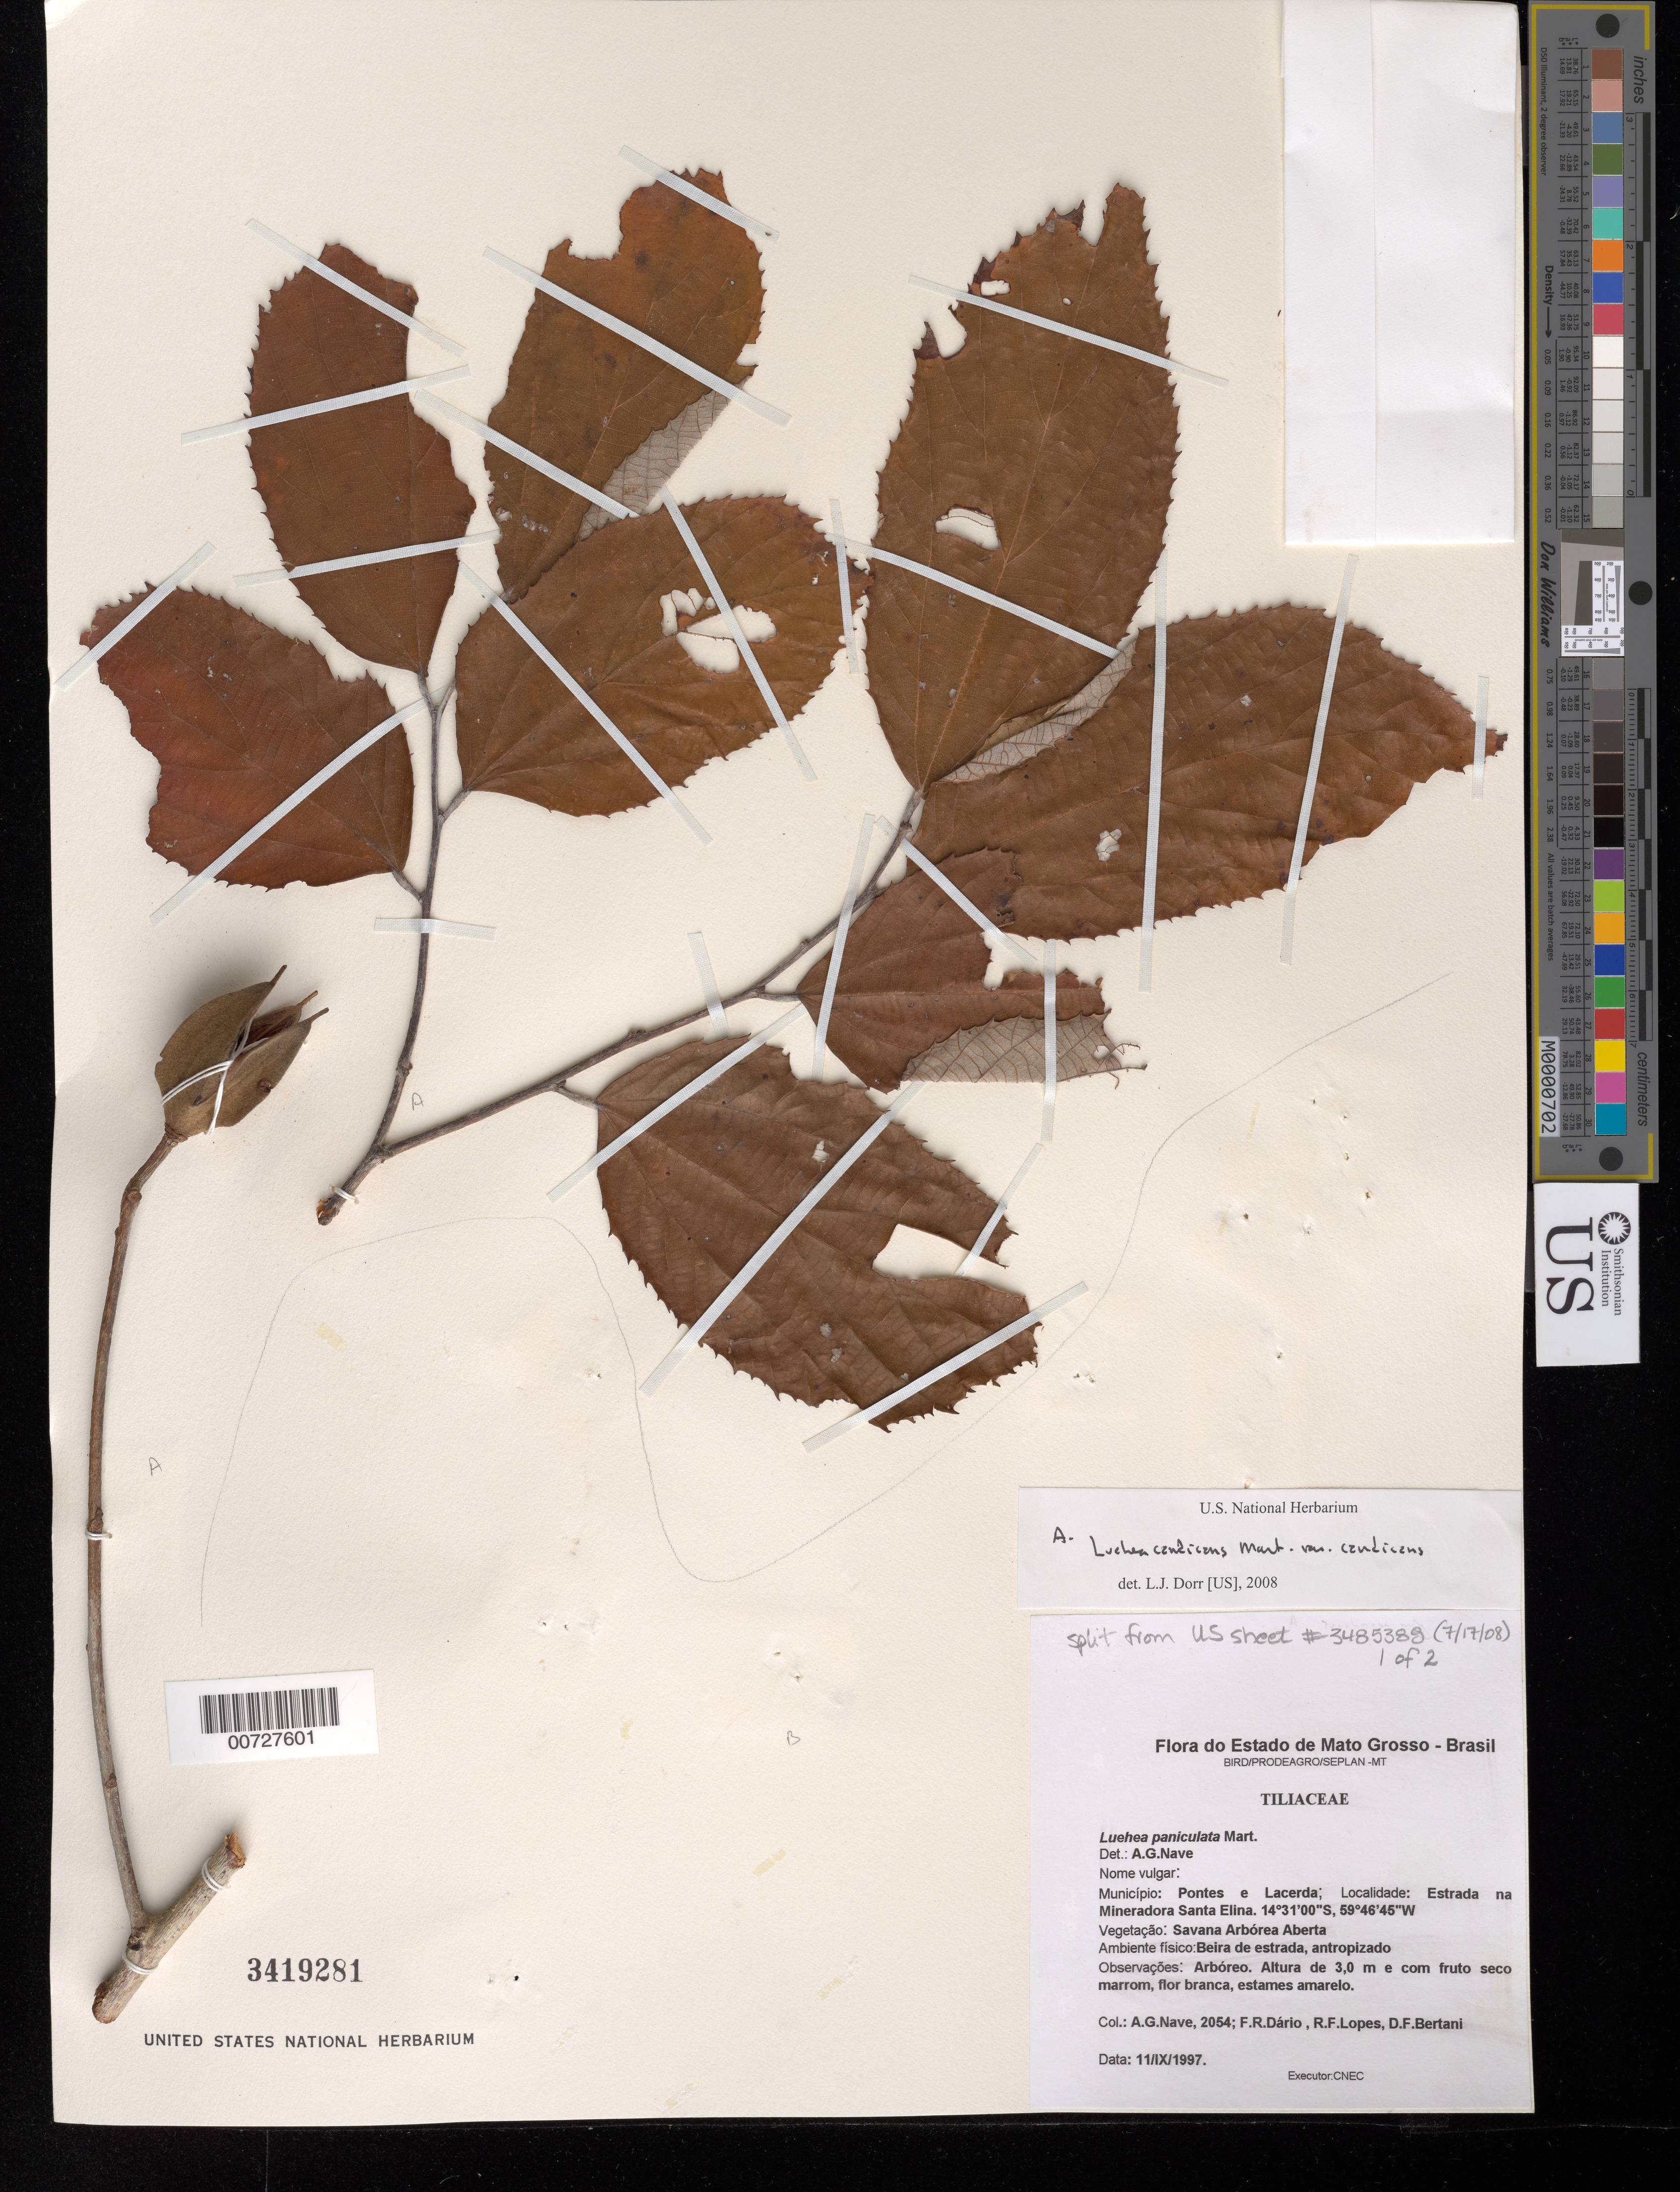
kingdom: Plantae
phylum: Tracheophyta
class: Magnoliopsida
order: Malvales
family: Malvaceae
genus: Luehea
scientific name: Luehea candicans var. candicans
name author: Mart.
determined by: Dorr, L. J., (BOT), Smithsonian Institution - National Museum of Natural History (UNITED STATES)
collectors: A. Nave, F. Dário, R. Lopes & D. Bertani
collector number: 2054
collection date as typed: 11 Sep 1997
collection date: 1997-09-11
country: Brazil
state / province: Mato Grosso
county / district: Pontes e Lacerda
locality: Estrada da Mineradora Santa Elina.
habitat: Savana arbórea aberta. Beira de estrada, antropizado.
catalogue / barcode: US 3419281